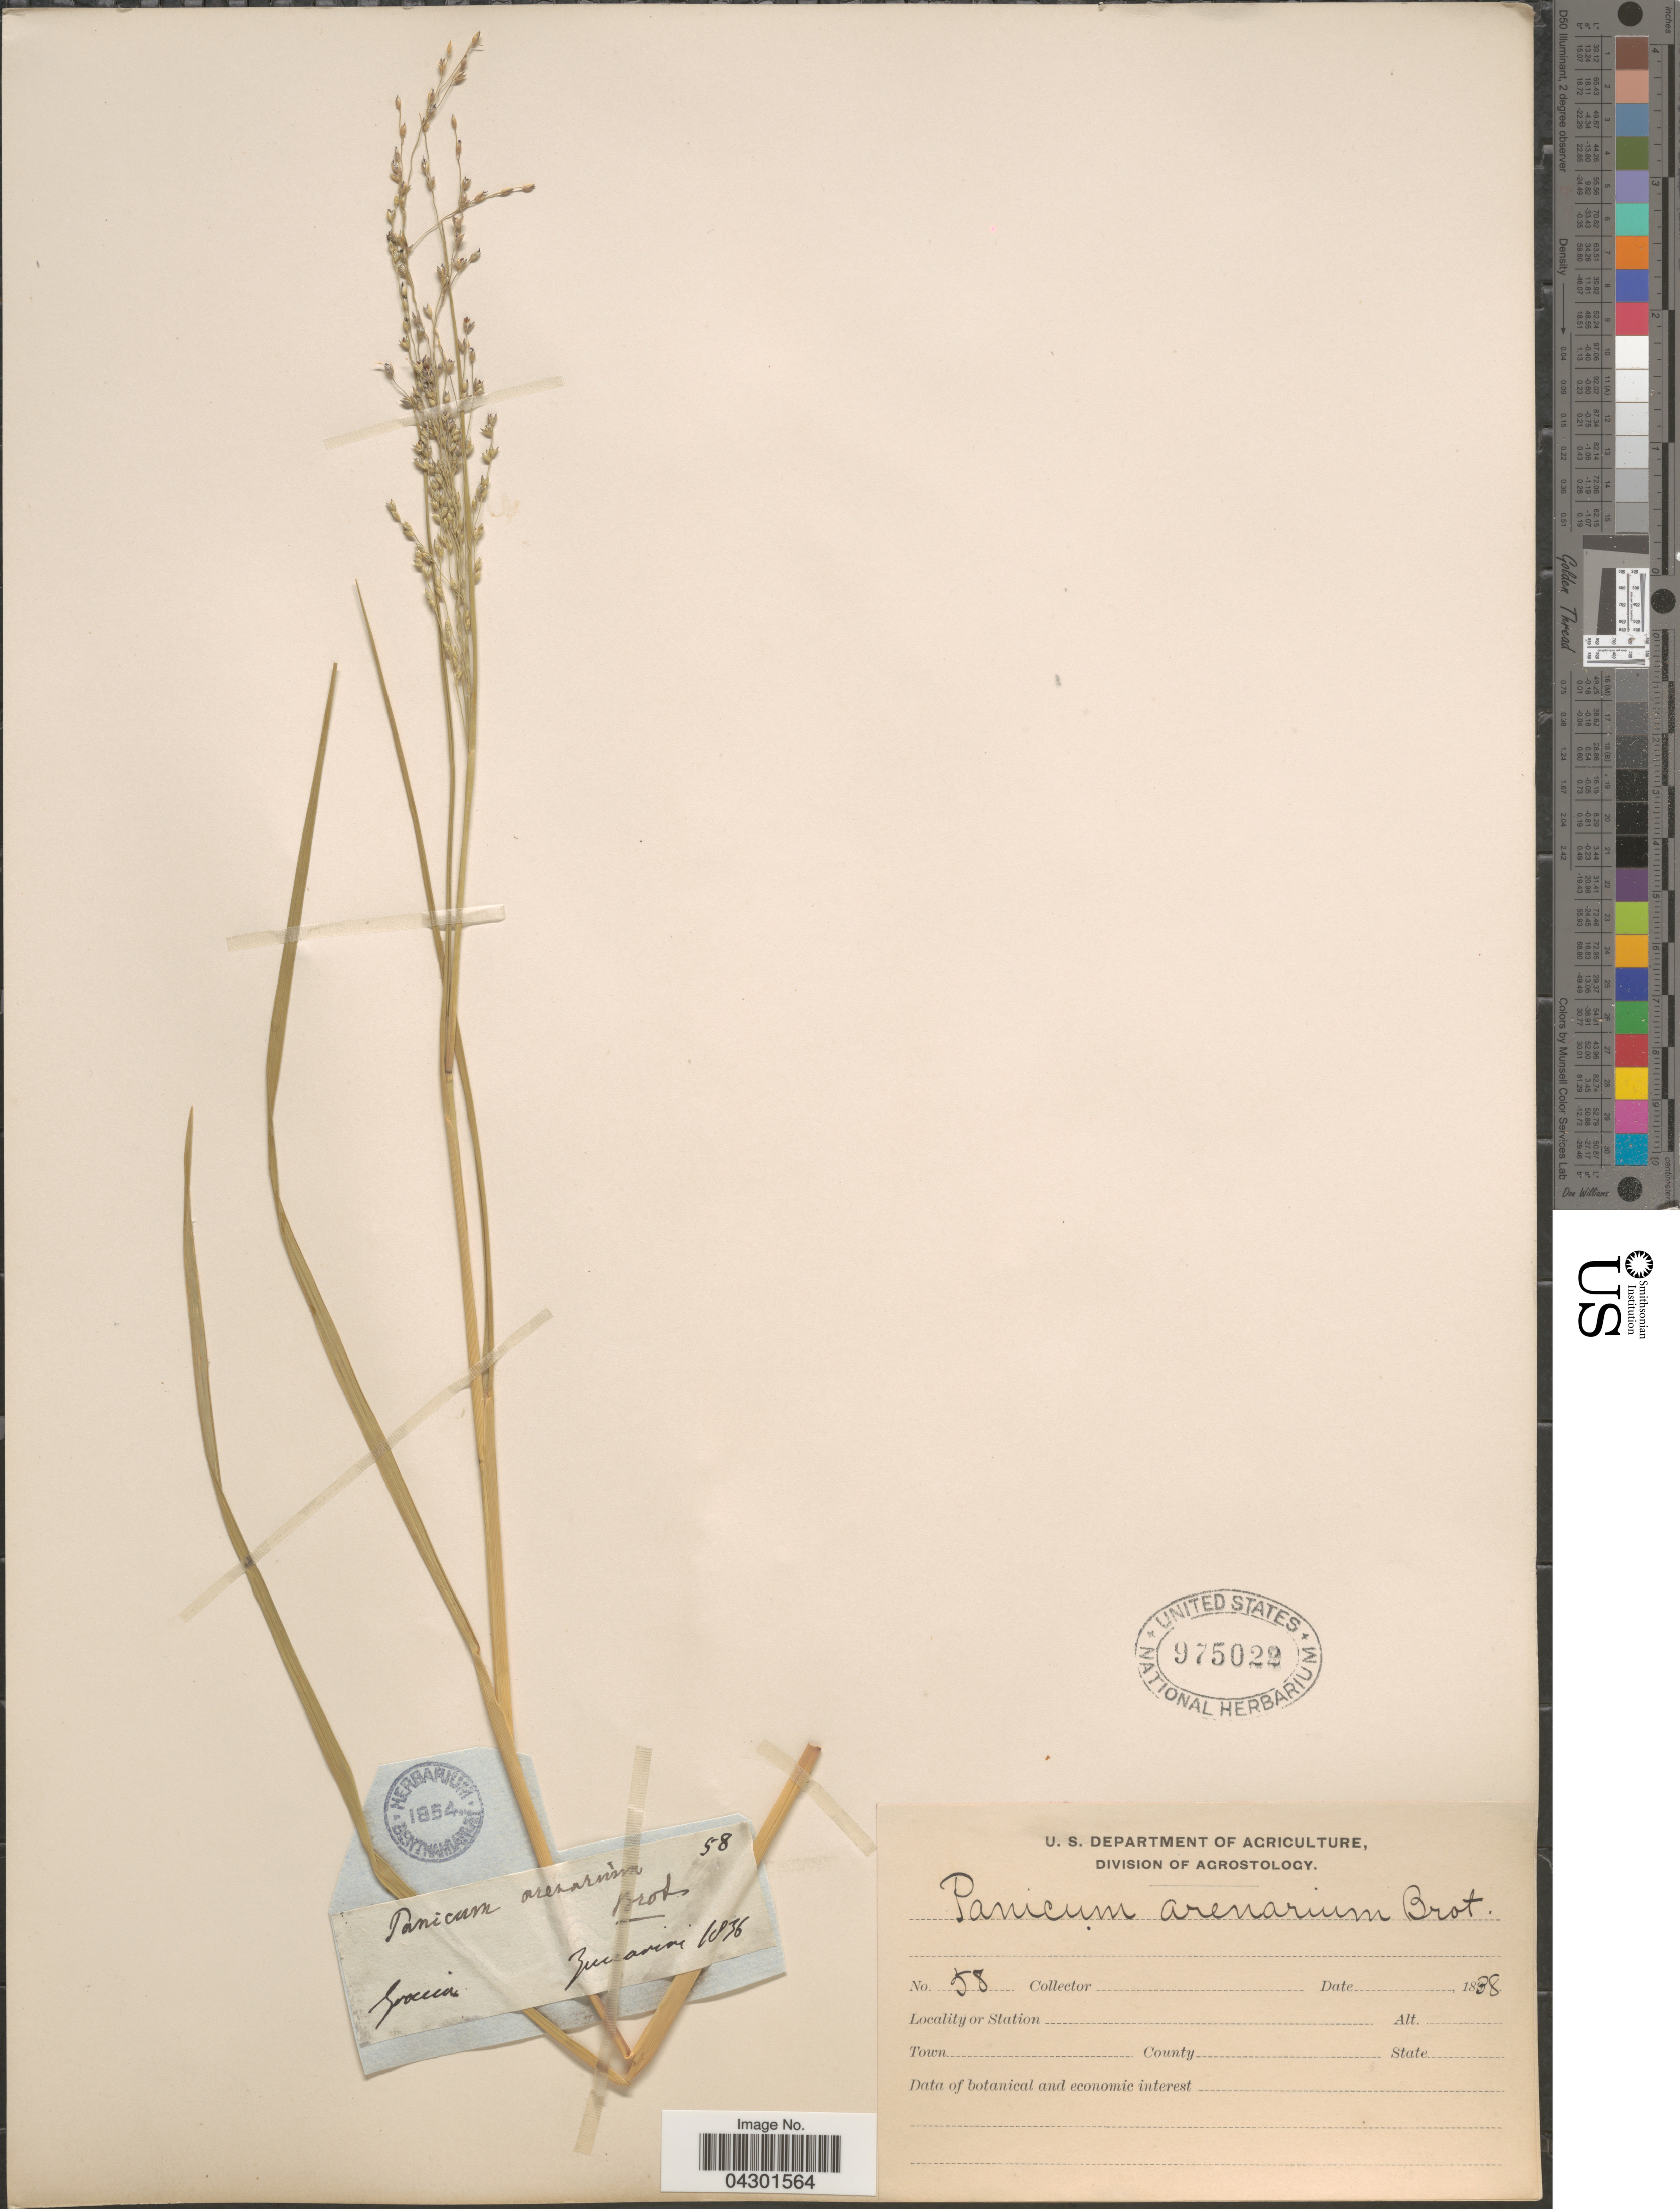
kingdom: Plantae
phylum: Tracheophyta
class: Liliopsida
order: Poales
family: Poaceae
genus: Panicum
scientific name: Panicum repens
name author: L.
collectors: Zuccarini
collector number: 58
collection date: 1838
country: Greece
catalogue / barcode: US 975022